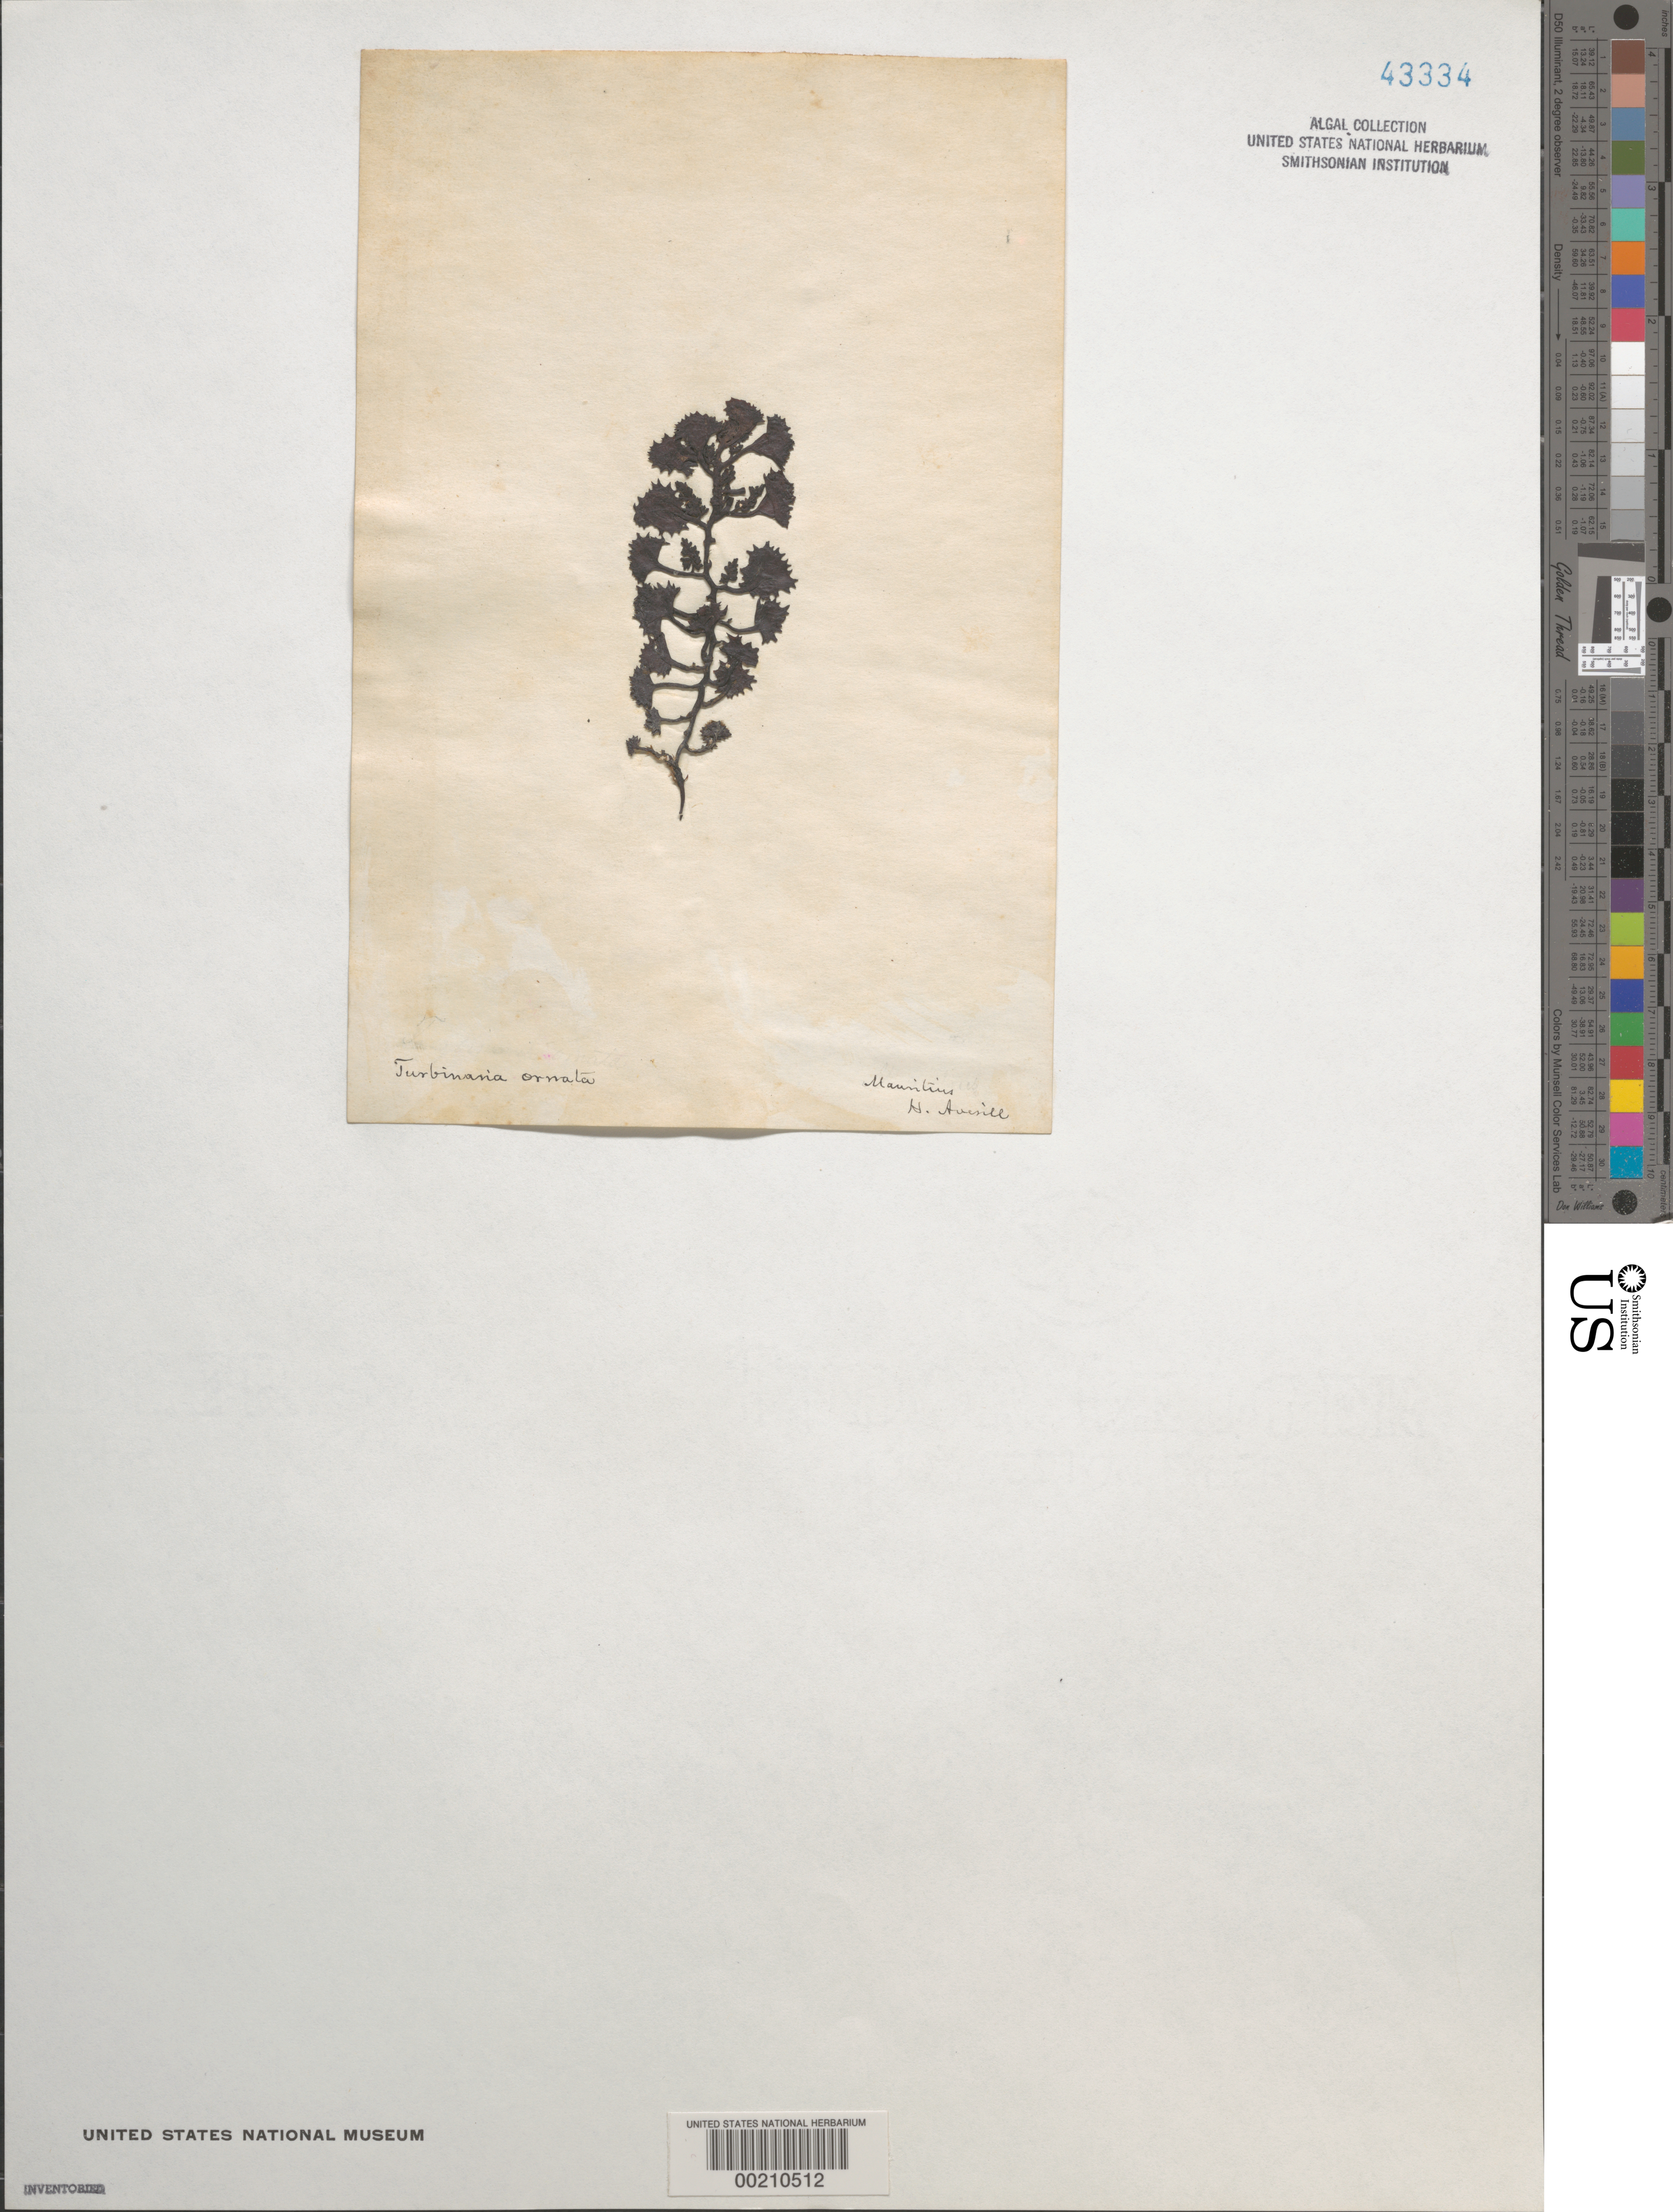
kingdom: Chromista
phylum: Ochrophyta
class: Phaeophyceae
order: Fucales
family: Sargassaceae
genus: Turbinaria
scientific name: Turbinaria ornata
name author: (Turner) J. Agardh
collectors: H. Averill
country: Mauritius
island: Mauritius Island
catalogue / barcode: US 43334